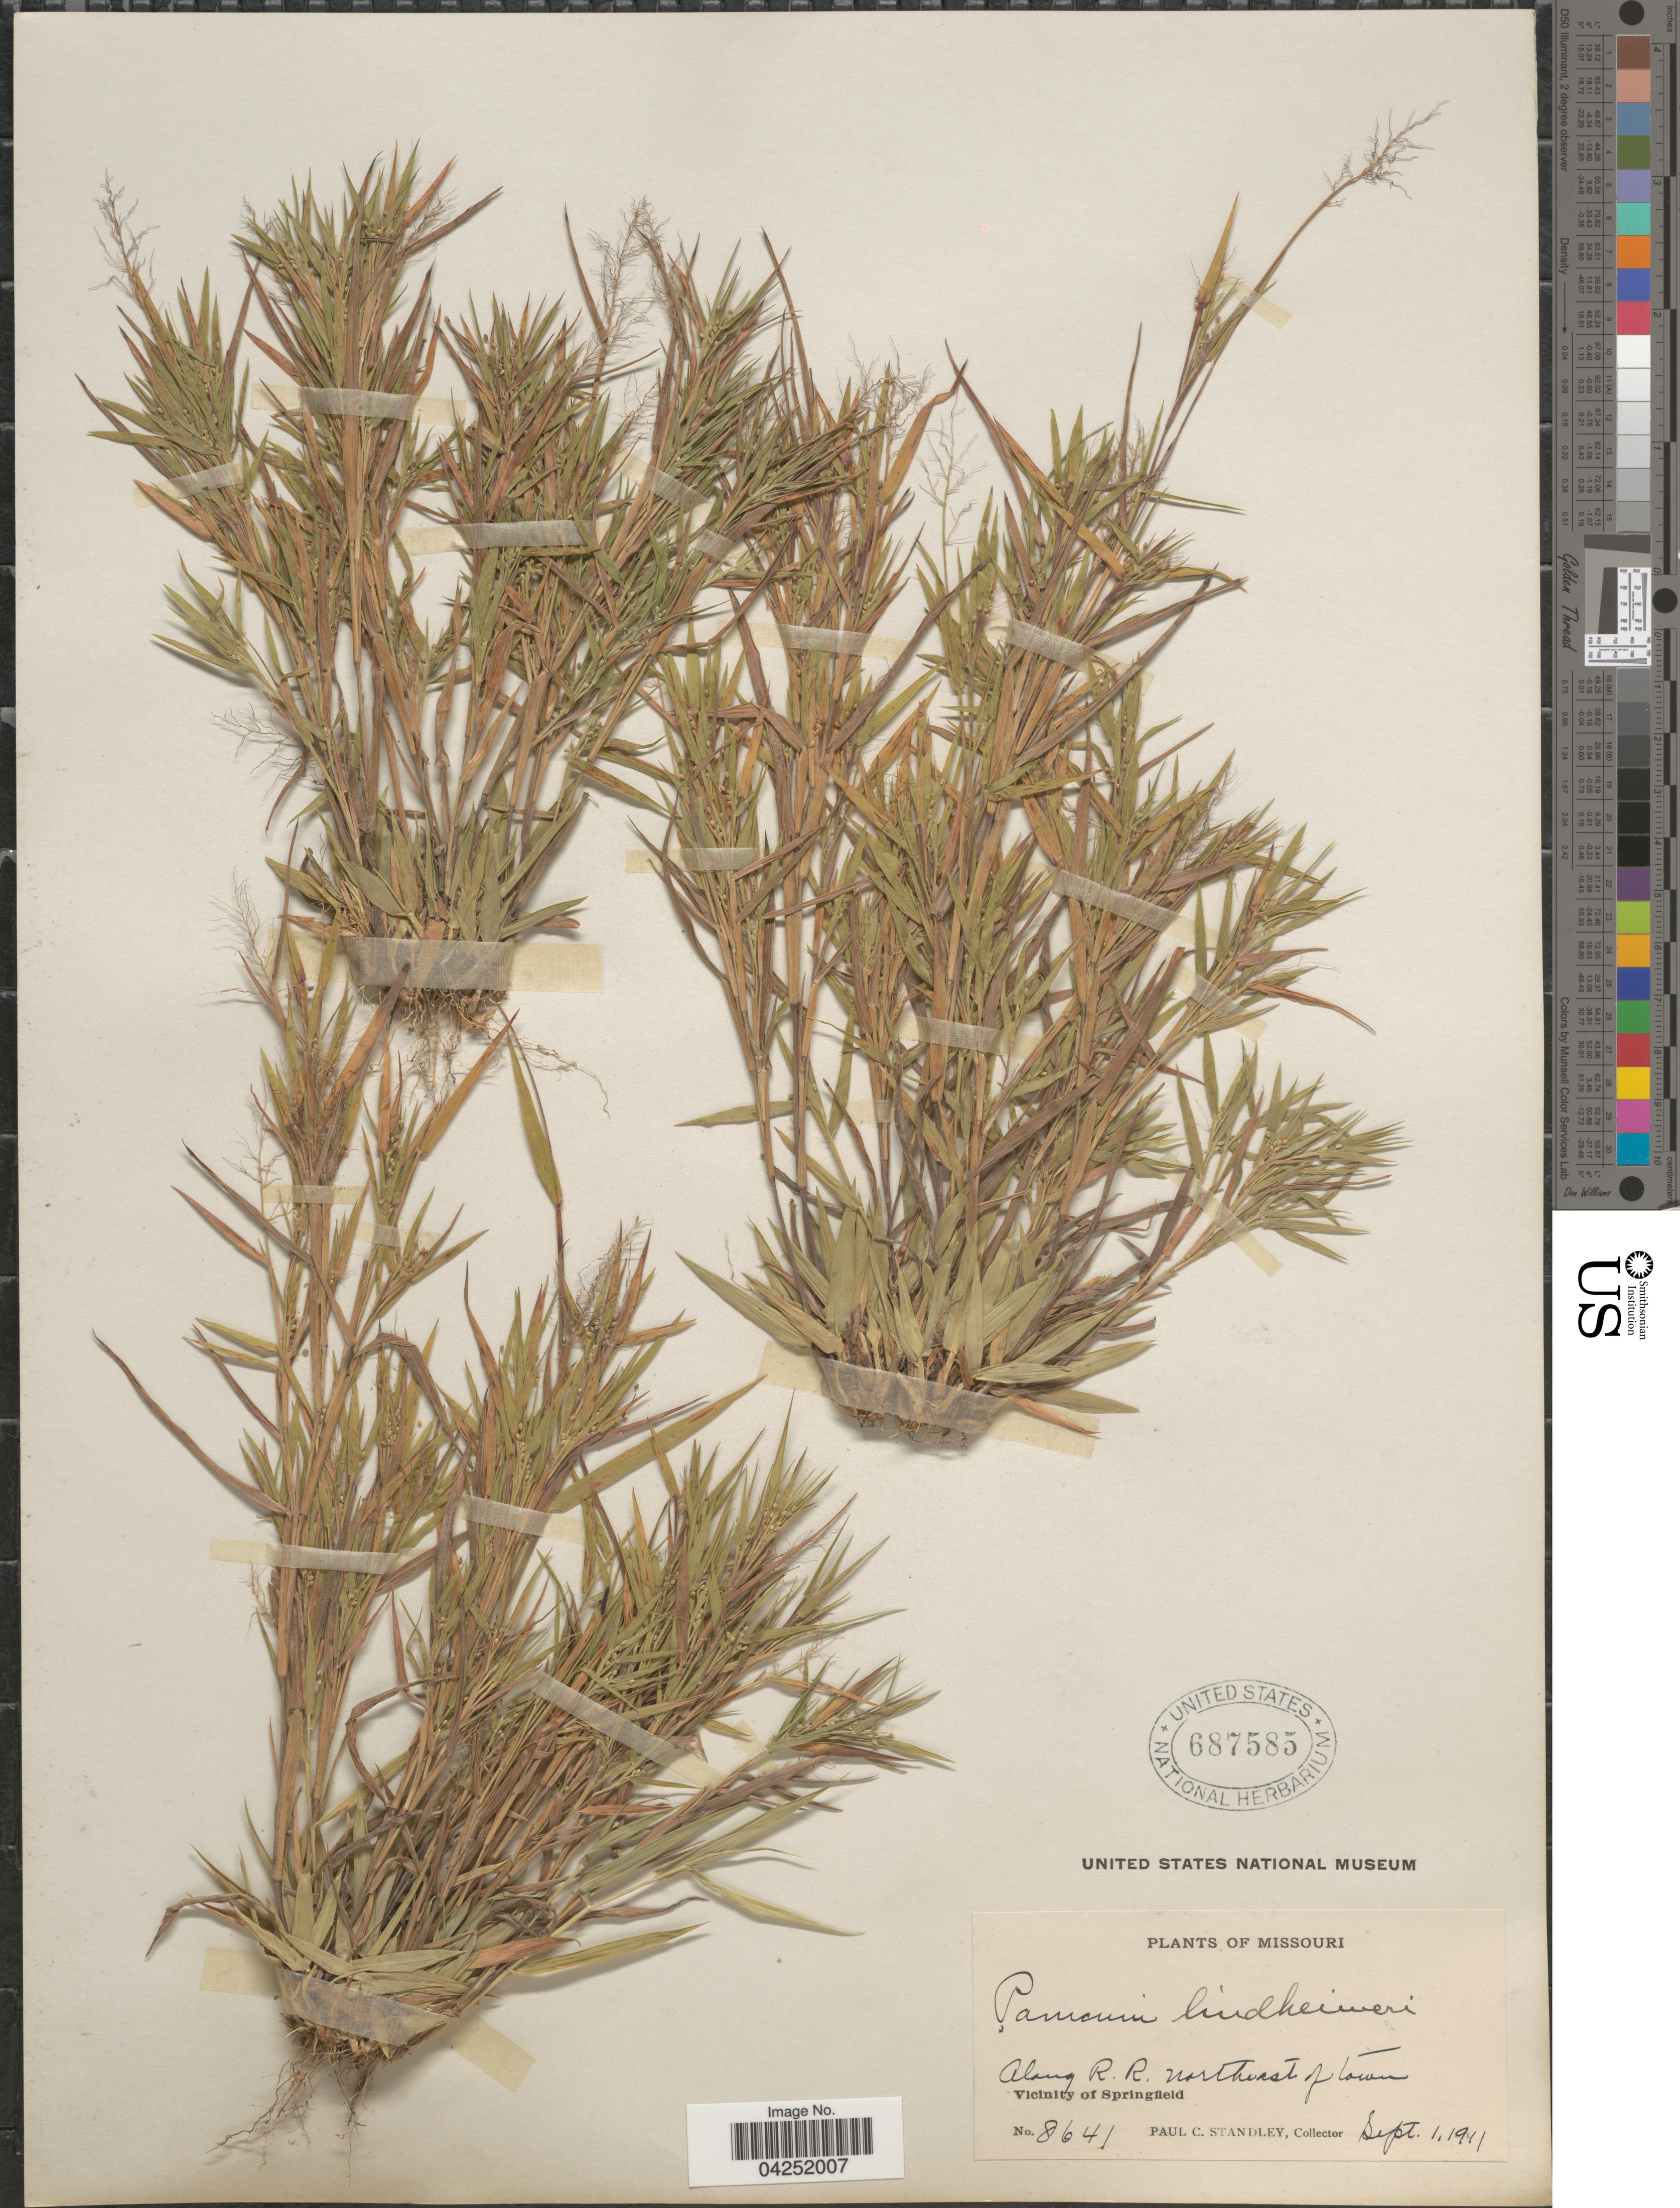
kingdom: Plantae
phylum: Tracheophyta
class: Liliopsida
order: Poales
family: Poaceae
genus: Dichanthelium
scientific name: Dichanthelium acuminatum var. lindheimeri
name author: (Nash) Gould & C.A. Clark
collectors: P. C. Standley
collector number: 8641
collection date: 1911-09-01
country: United States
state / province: Missouri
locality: Along R. R. northeast of town. Vicinity of Springfield.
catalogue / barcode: US 687585